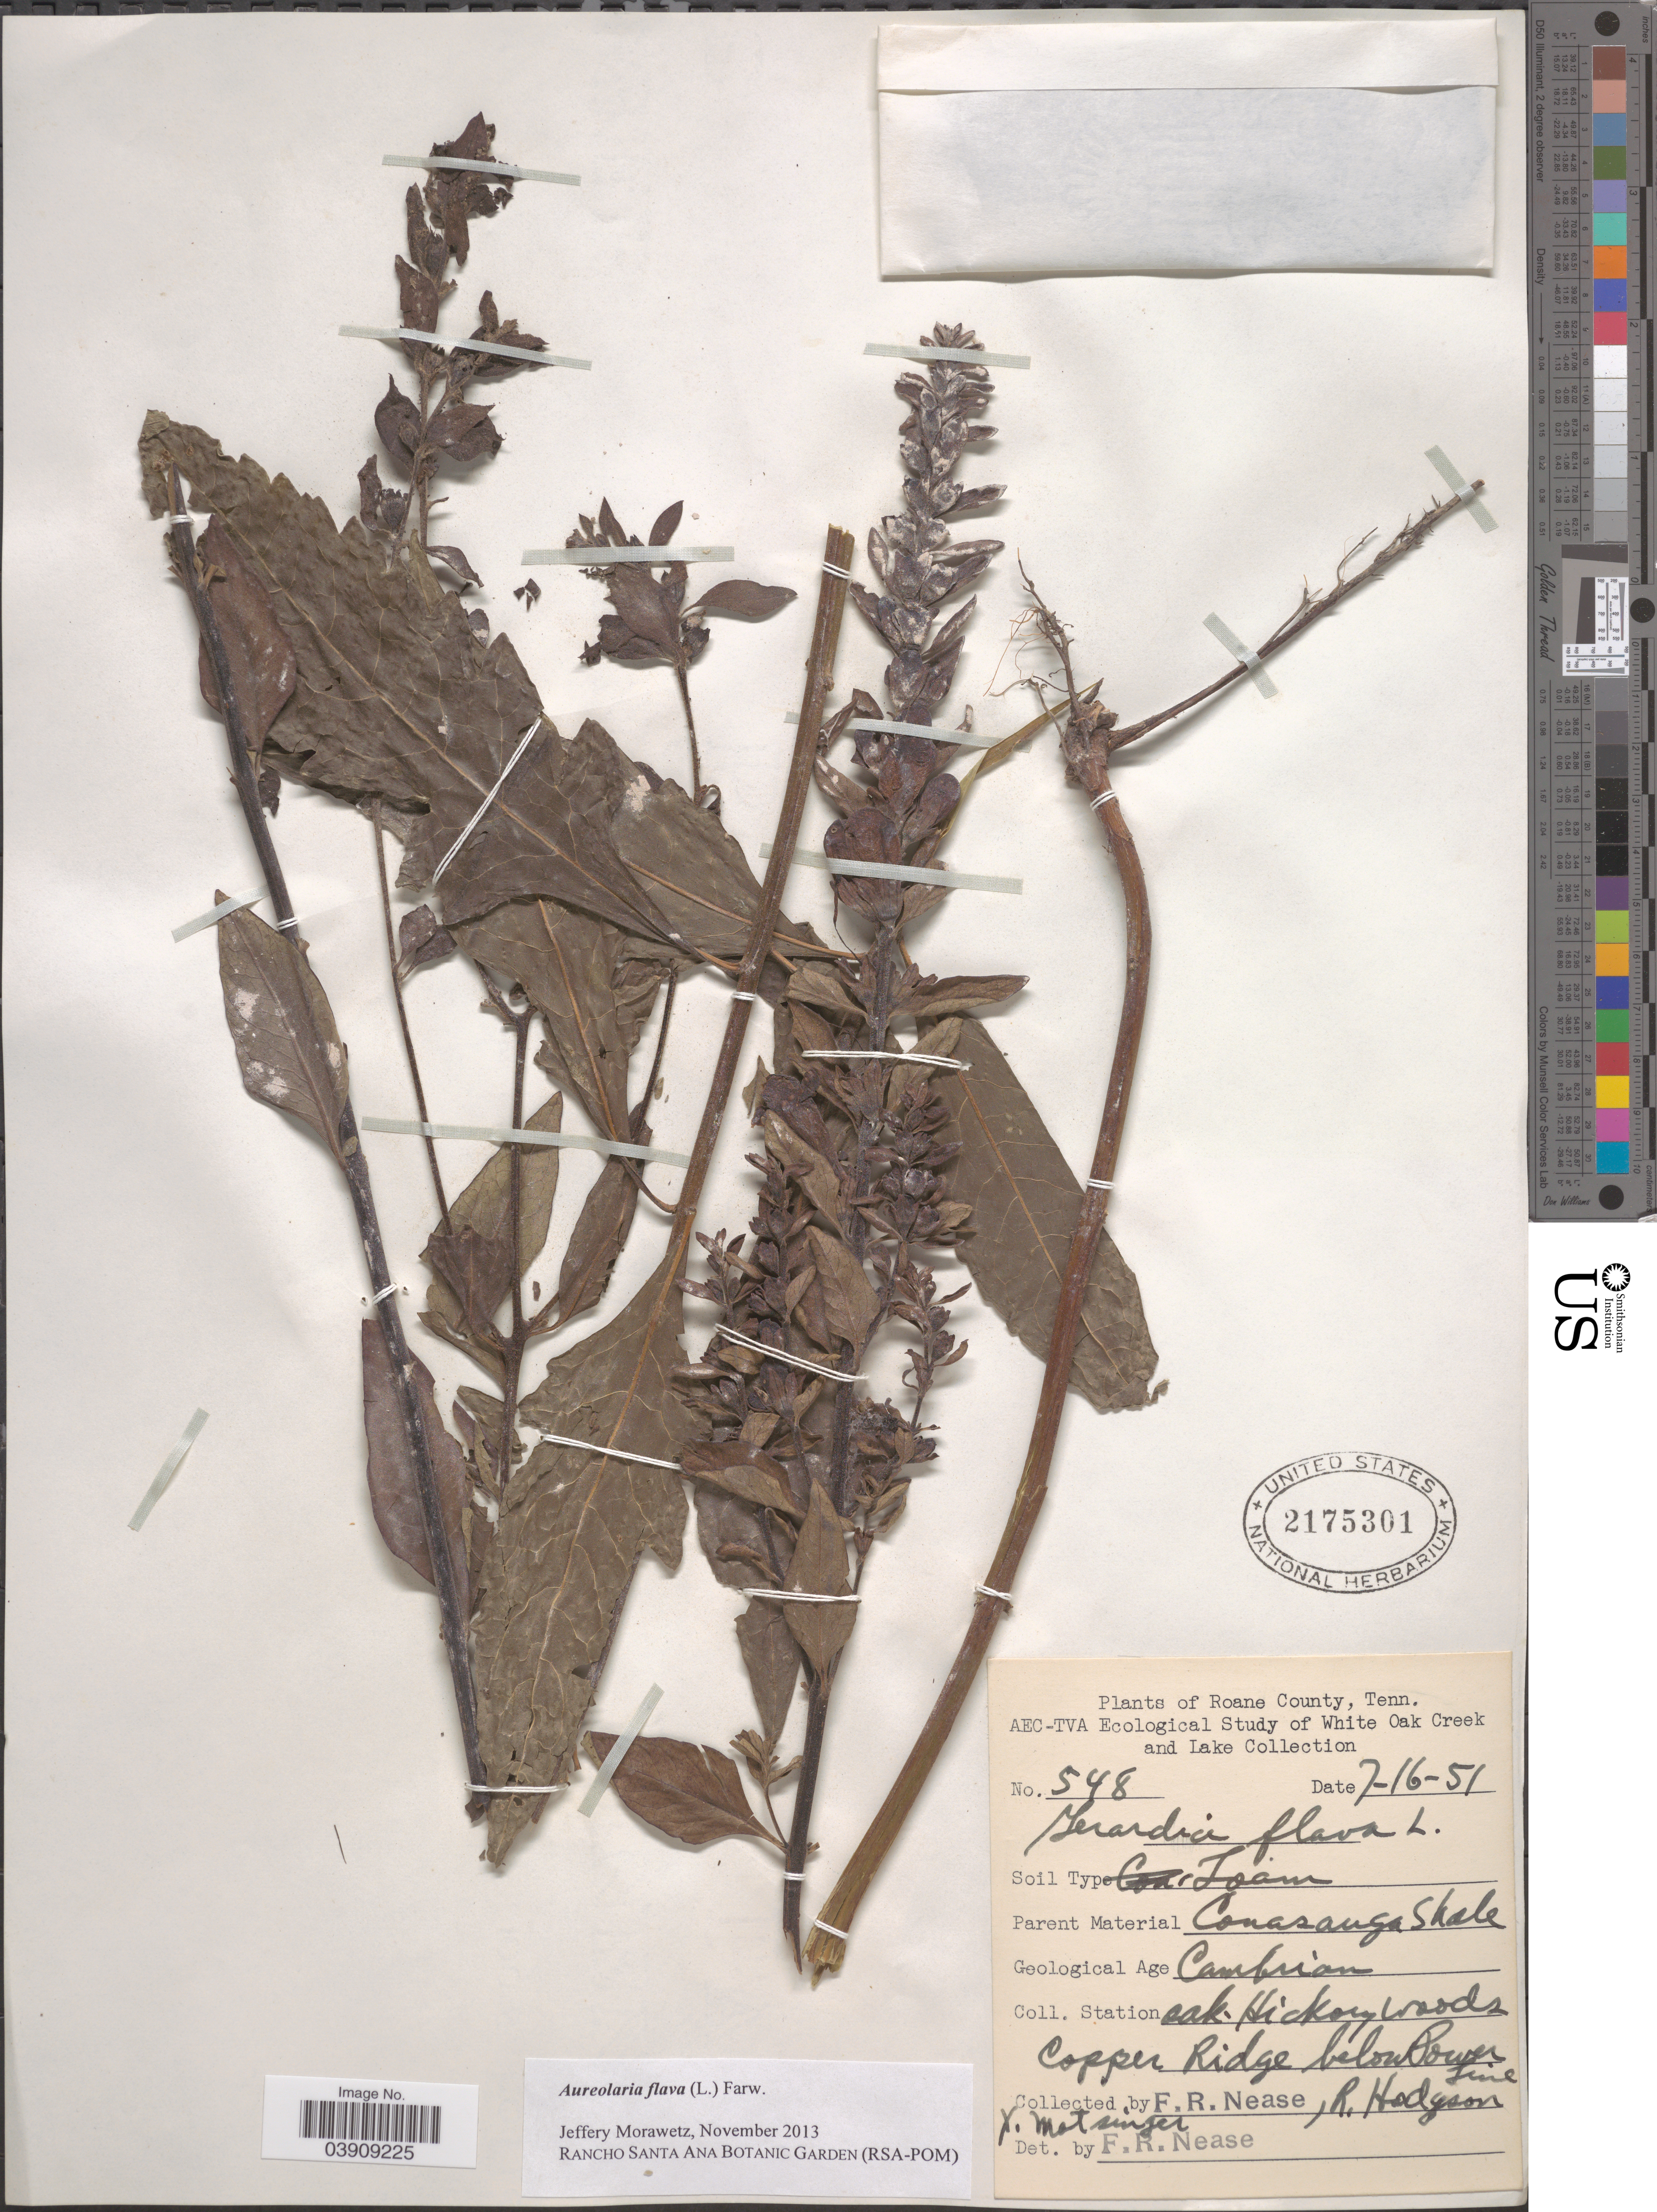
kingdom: Plantae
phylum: Tracheophyta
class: Magnoliopsida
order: Lamiales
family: Orobanchaceae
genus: Aureolaria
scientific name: Aureolaria flava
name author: (L.) Farw.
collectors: F. Nease, R. Hodgson & X. Matsinger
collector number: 548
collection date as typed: Transcribed d/m/y: 16/7/51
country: United States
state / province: Tennessee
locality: Roane County. Station Oak-Hickory Woods. Copper Ridge below Power Line.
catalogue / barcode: US 2175301